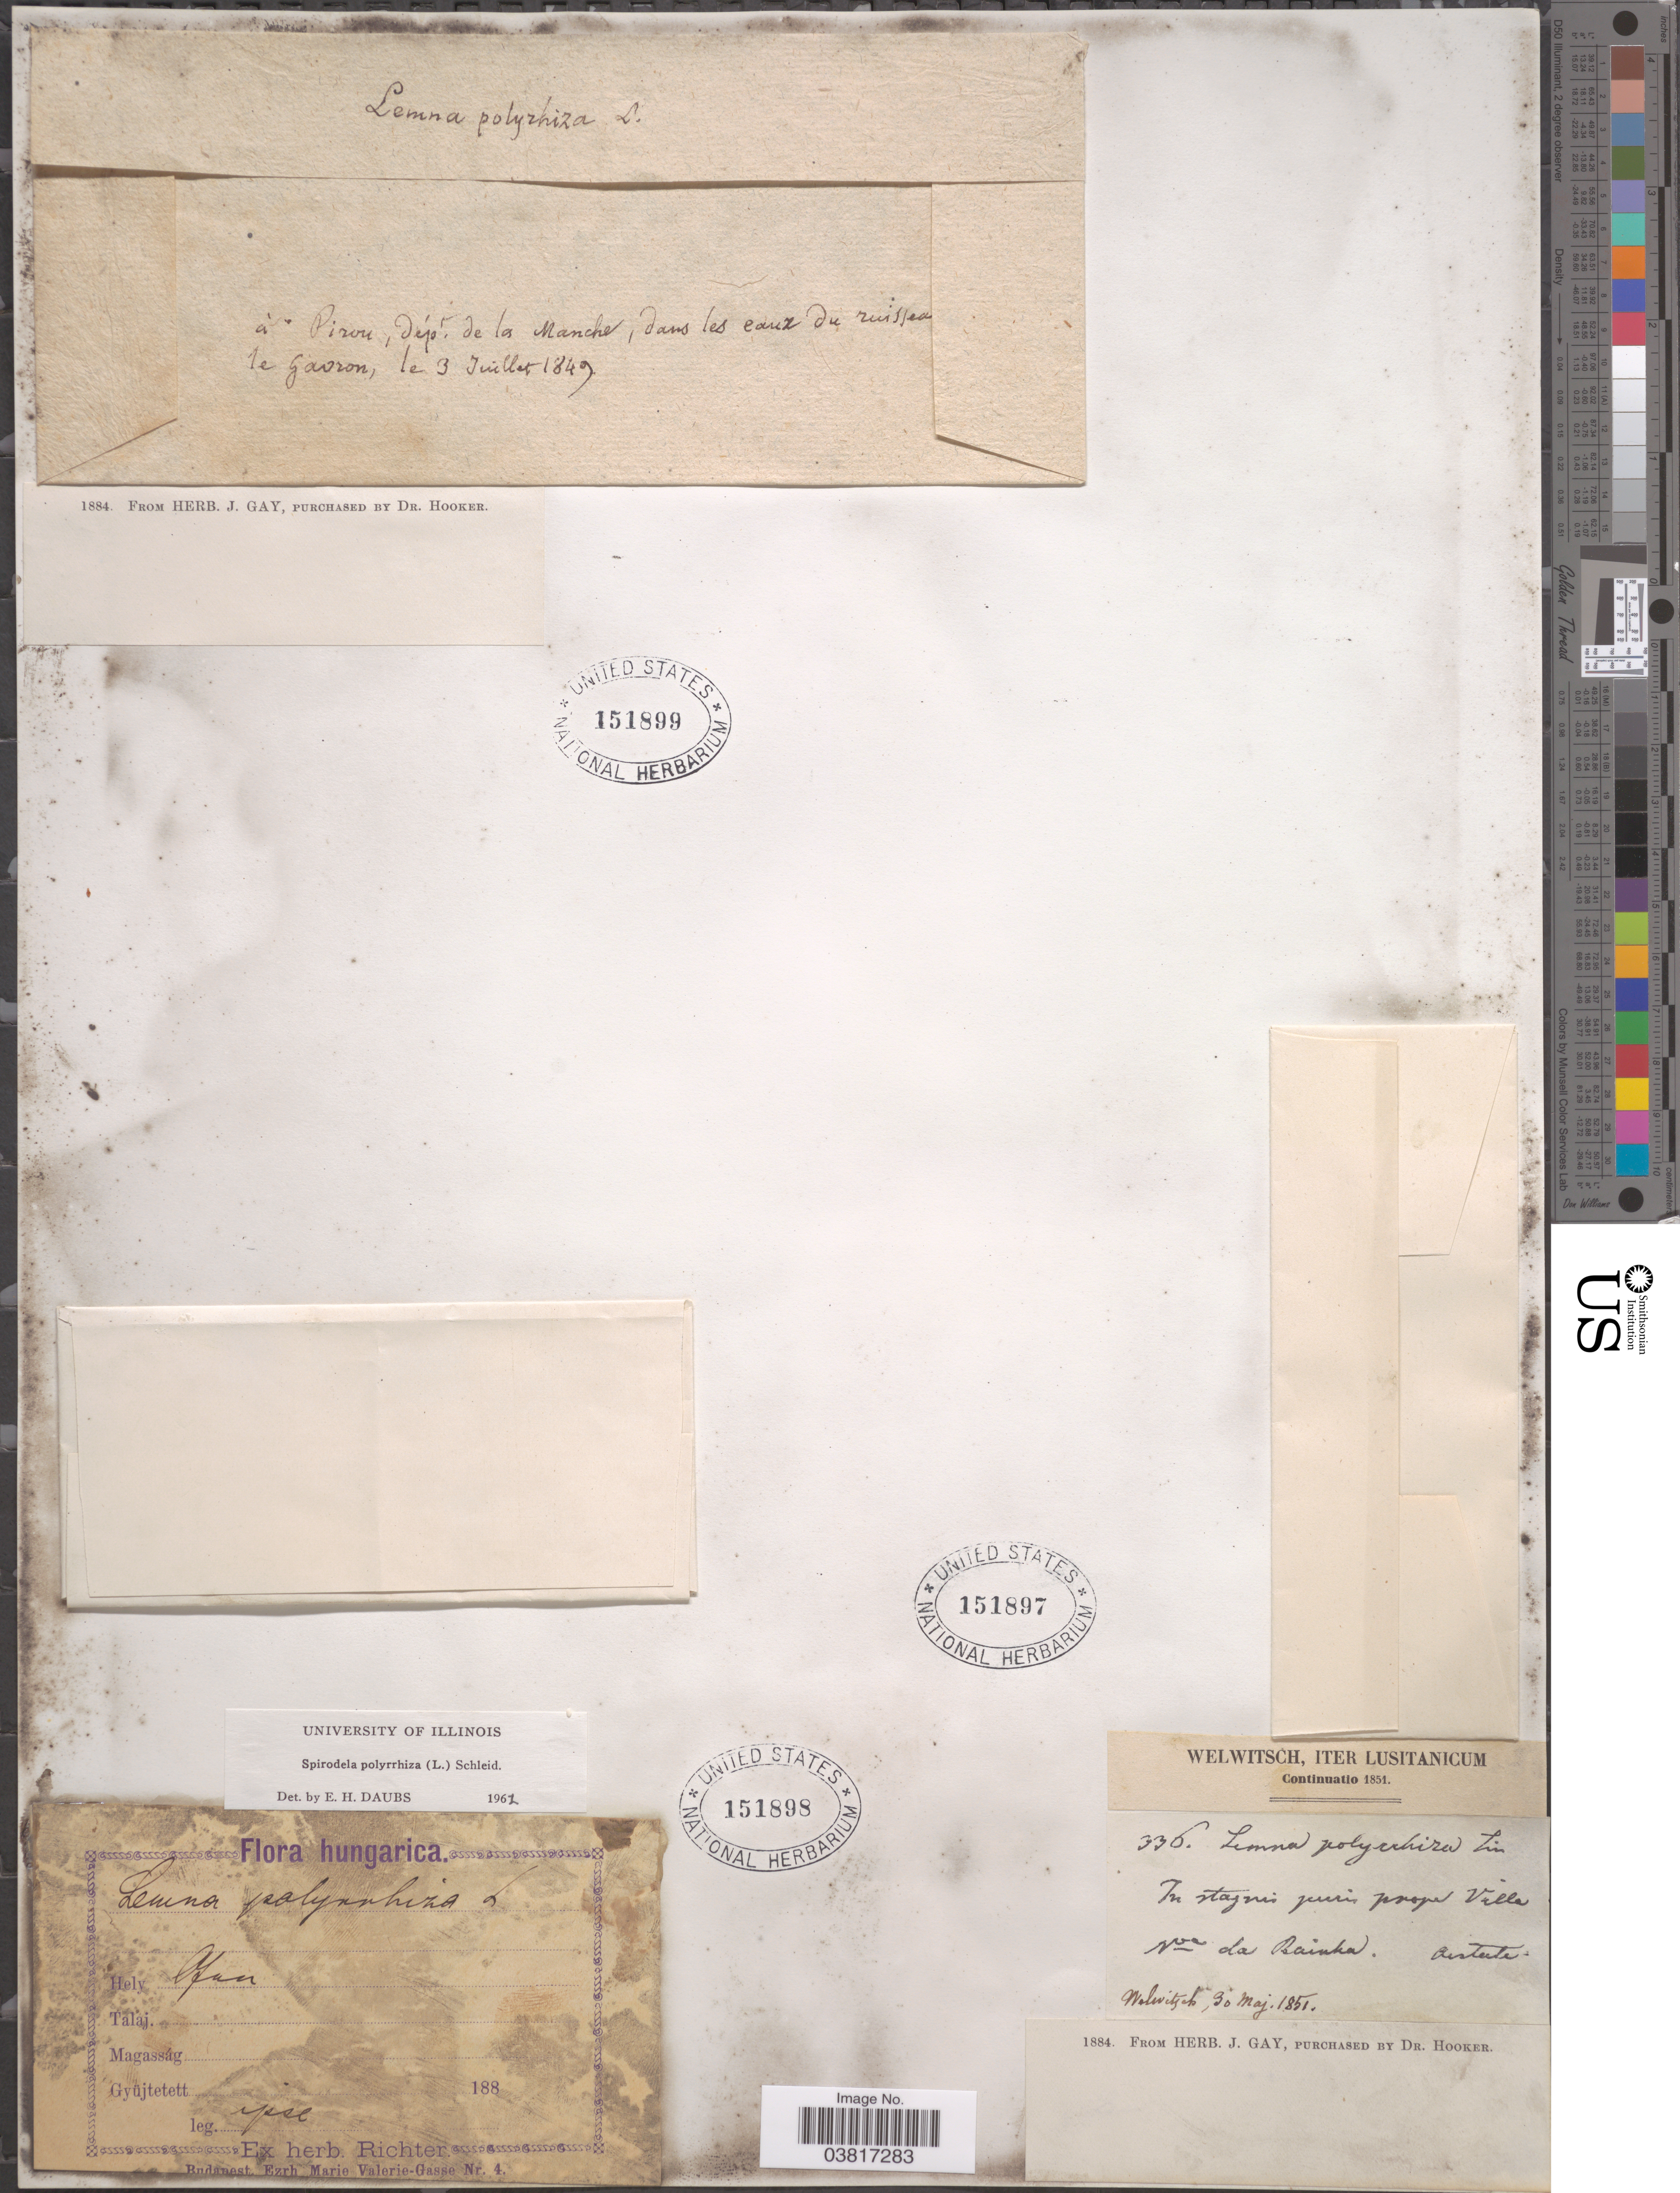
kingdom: Plantae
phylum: Tracheophyta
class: Liliopsida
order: Alismatales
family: Araceae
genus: Spirodela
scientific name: Spirodela polyrrhiza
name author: (L.) Schleid.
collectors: -. Welwitsch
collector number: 336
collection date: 1851-05-30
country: Portugal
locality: In stagnis puris prope Villa Nva la Rainha.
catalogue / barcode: US 151897